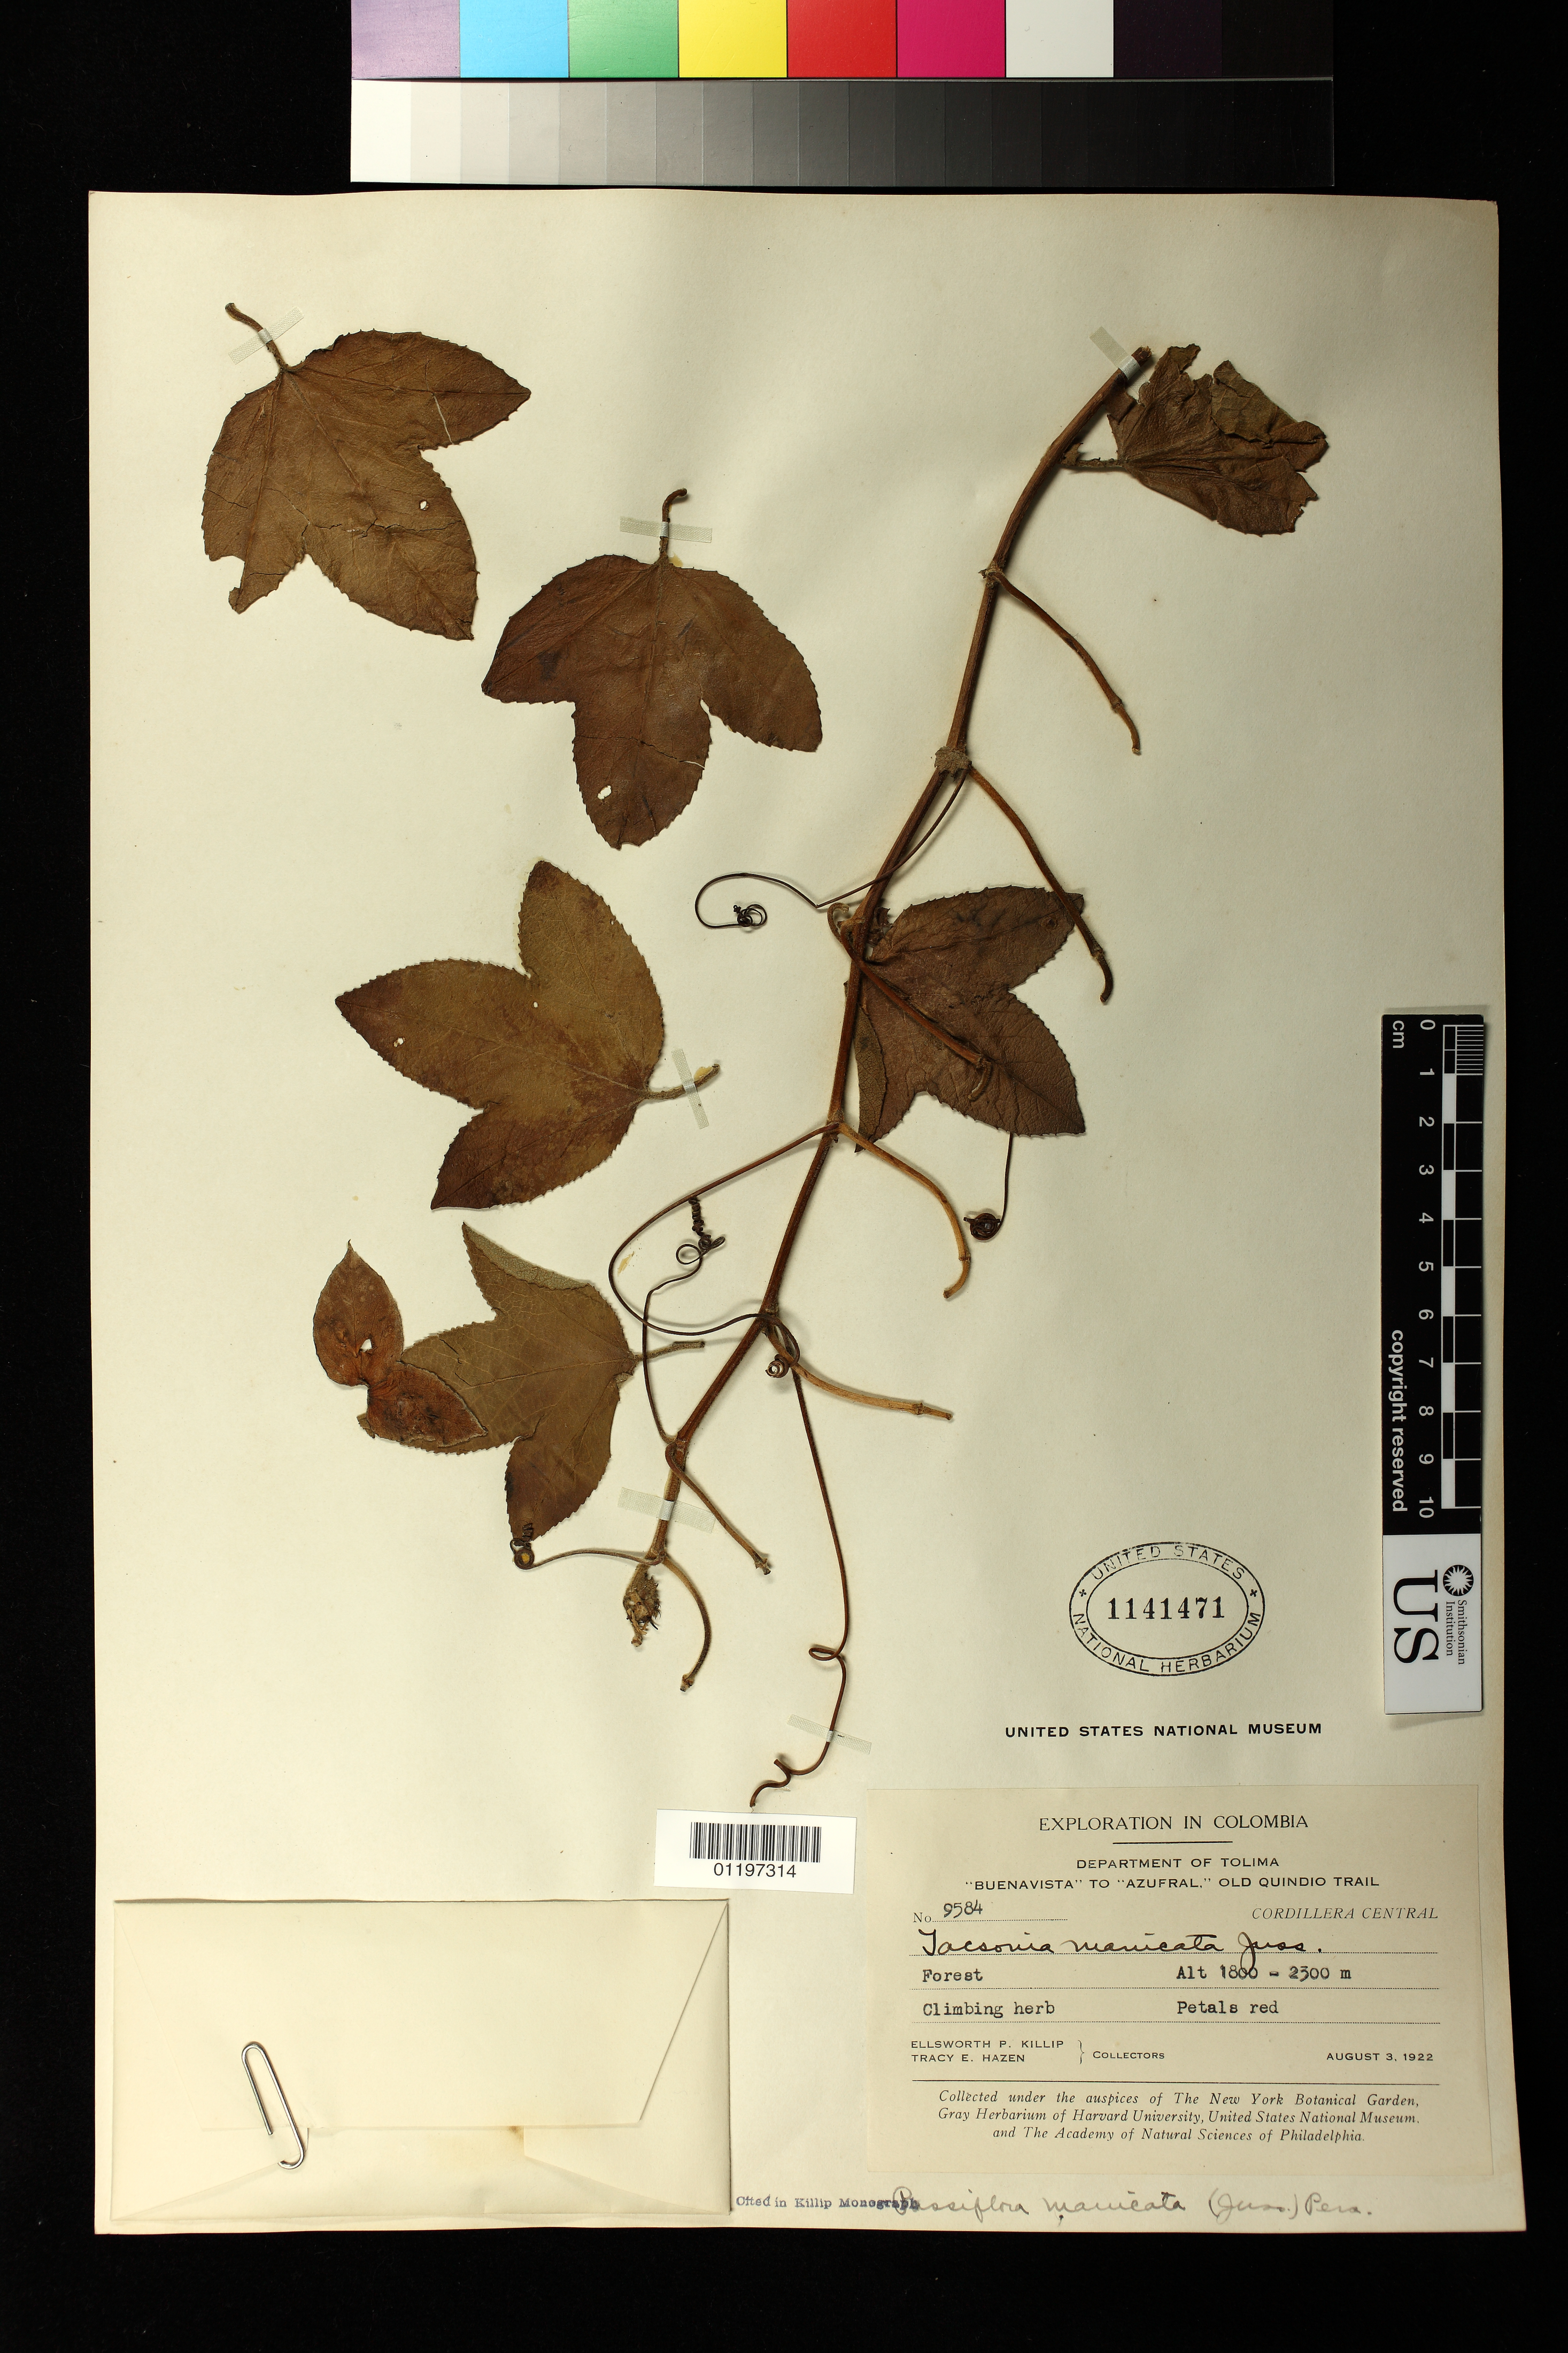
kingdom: Plantae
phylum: Tracheophyta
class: Magnoliopsida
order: Malpighiales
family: Passifloraceae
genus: Passiflora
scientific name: Passiflora manicata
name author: (Juss.) Pers.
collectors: E. P. Killip & T. E. Hazen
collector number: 9548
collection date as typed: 03 Aug 1922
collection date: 1922-08-03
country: Colombia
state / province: Tolima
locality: Buenavista to Azufral, Old Quindio Trail.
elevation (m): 1800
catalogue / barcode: US 1141471